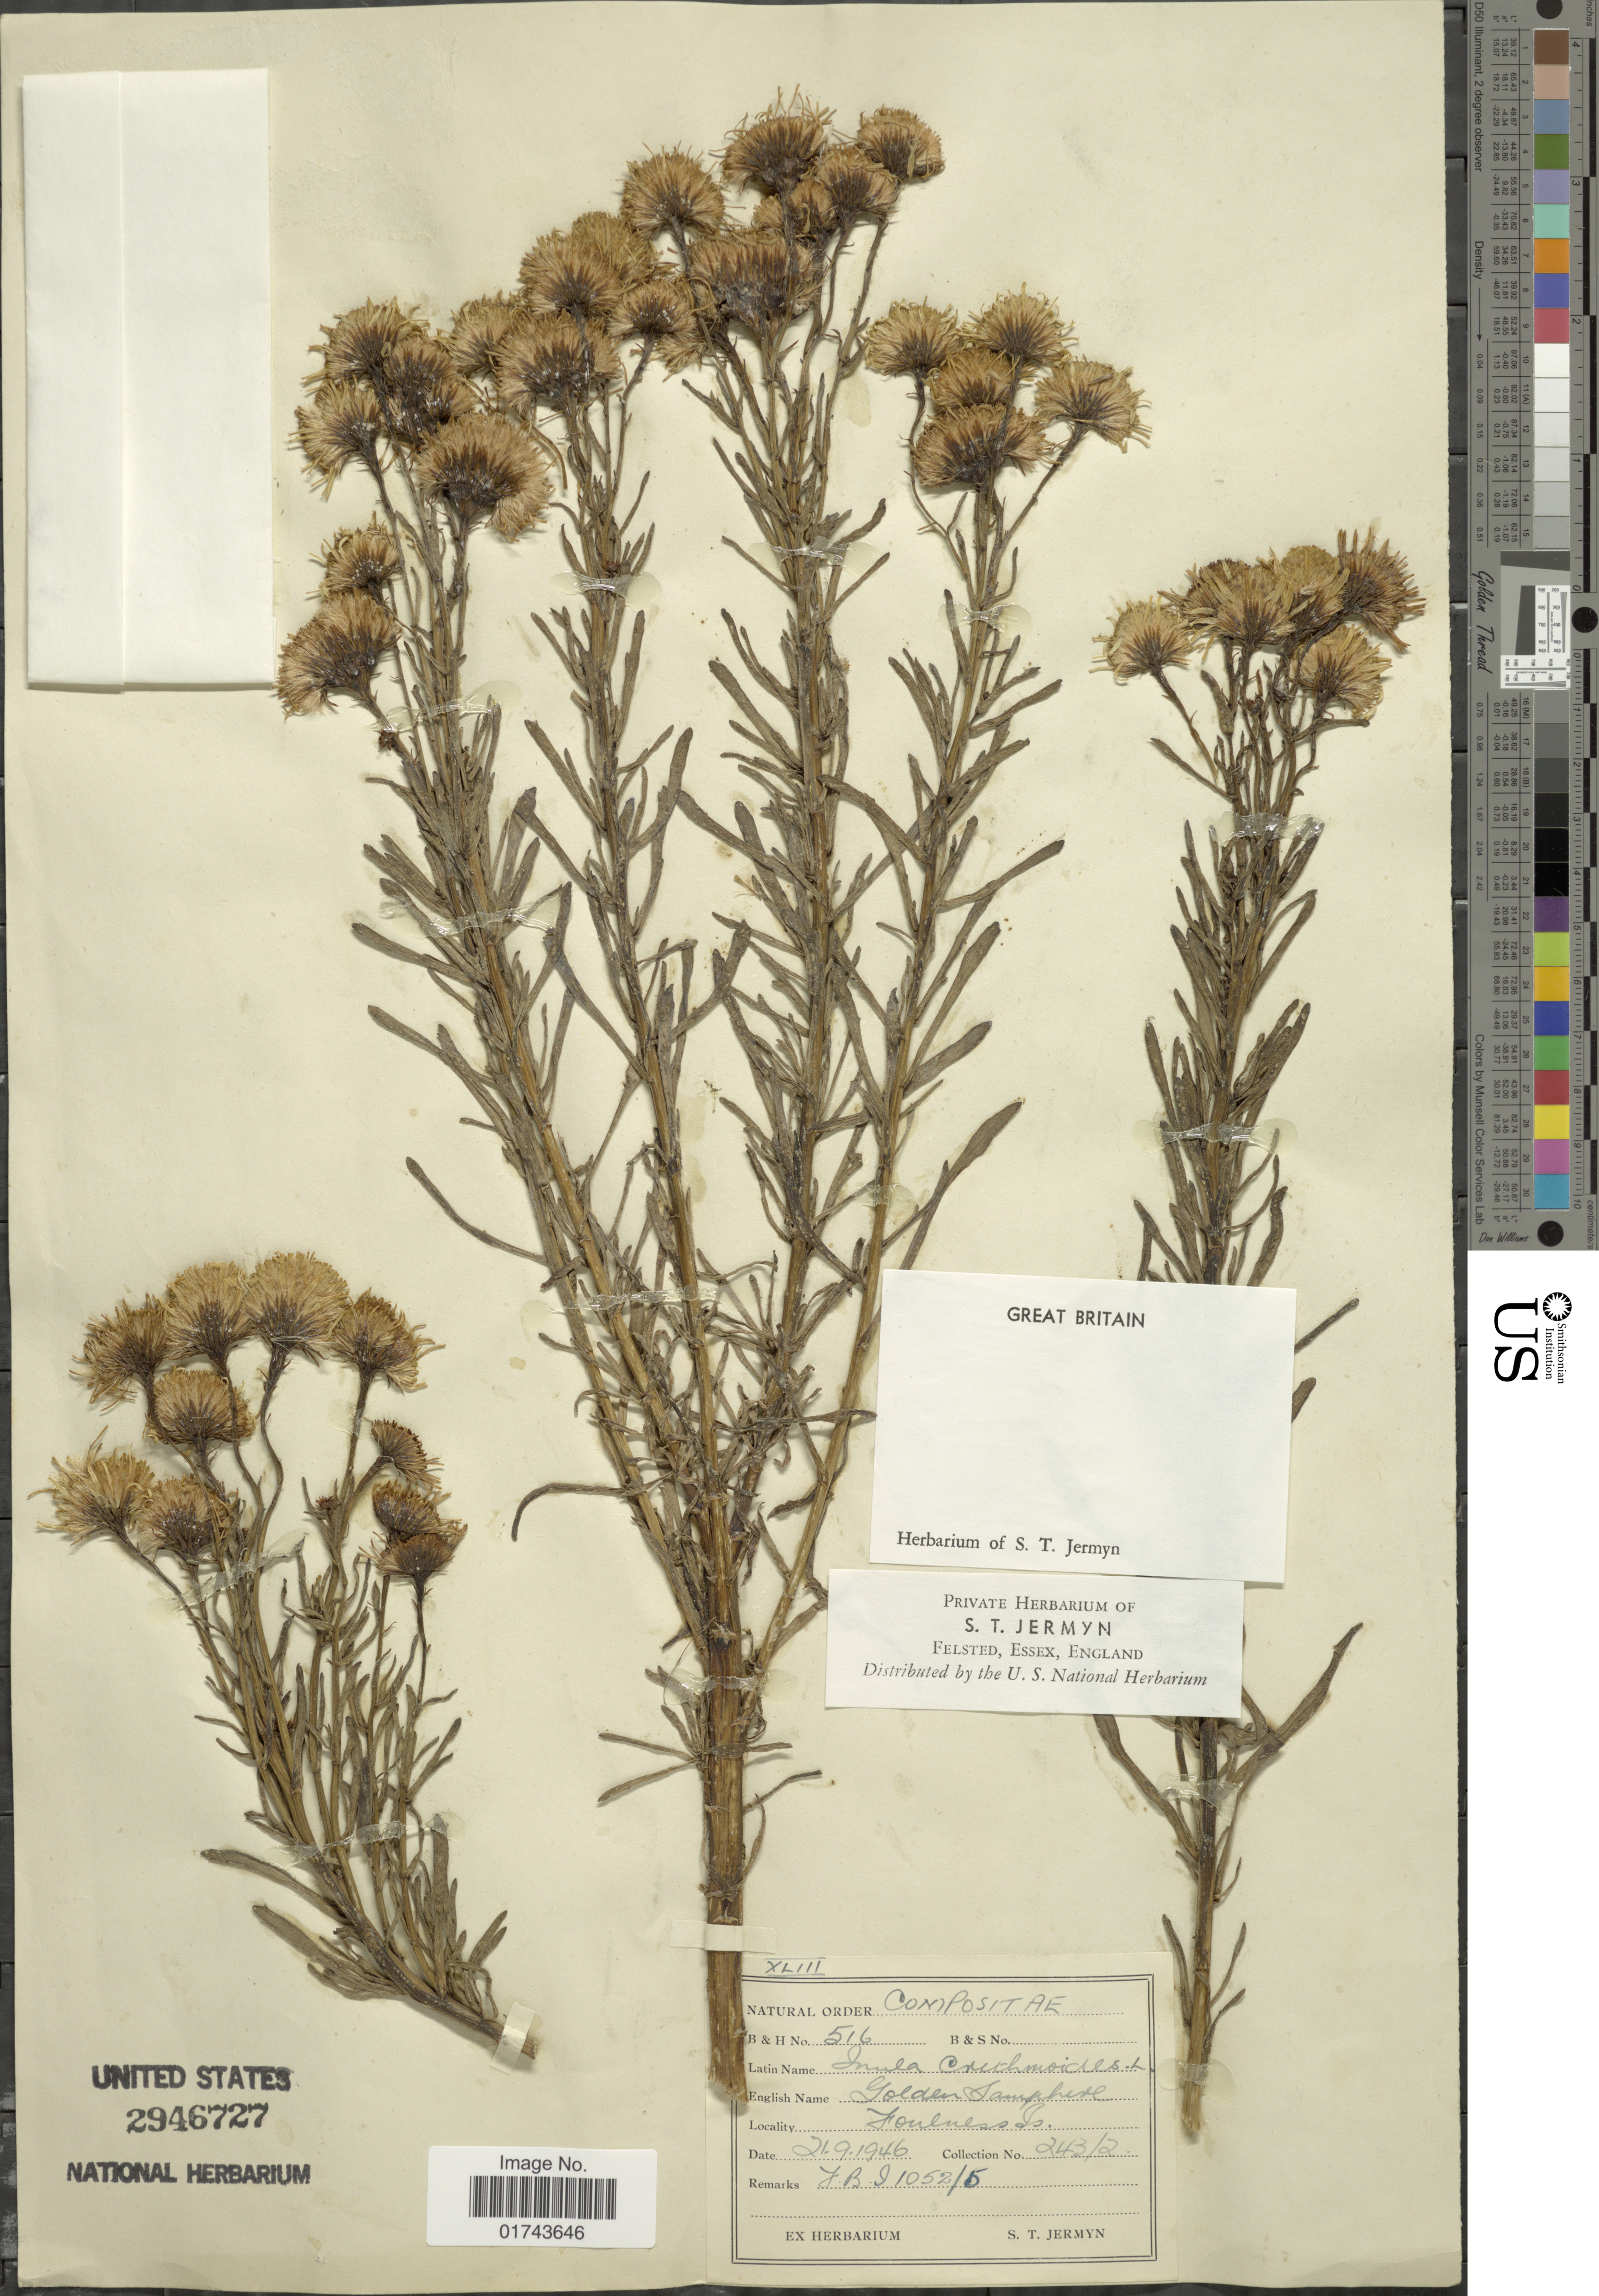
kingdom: Plantae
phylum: Tracheophyta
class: Magnoliopsida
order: Asterales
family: Asteraceae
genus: Inula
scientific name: Inula crithmoides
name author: L.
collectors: ex herb. S. T. Jermyn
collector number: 243/2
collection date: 1946-09-21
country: United Kingdom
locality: Great Britain [unsure placement] Foulness Is.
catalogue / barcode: US 2946727